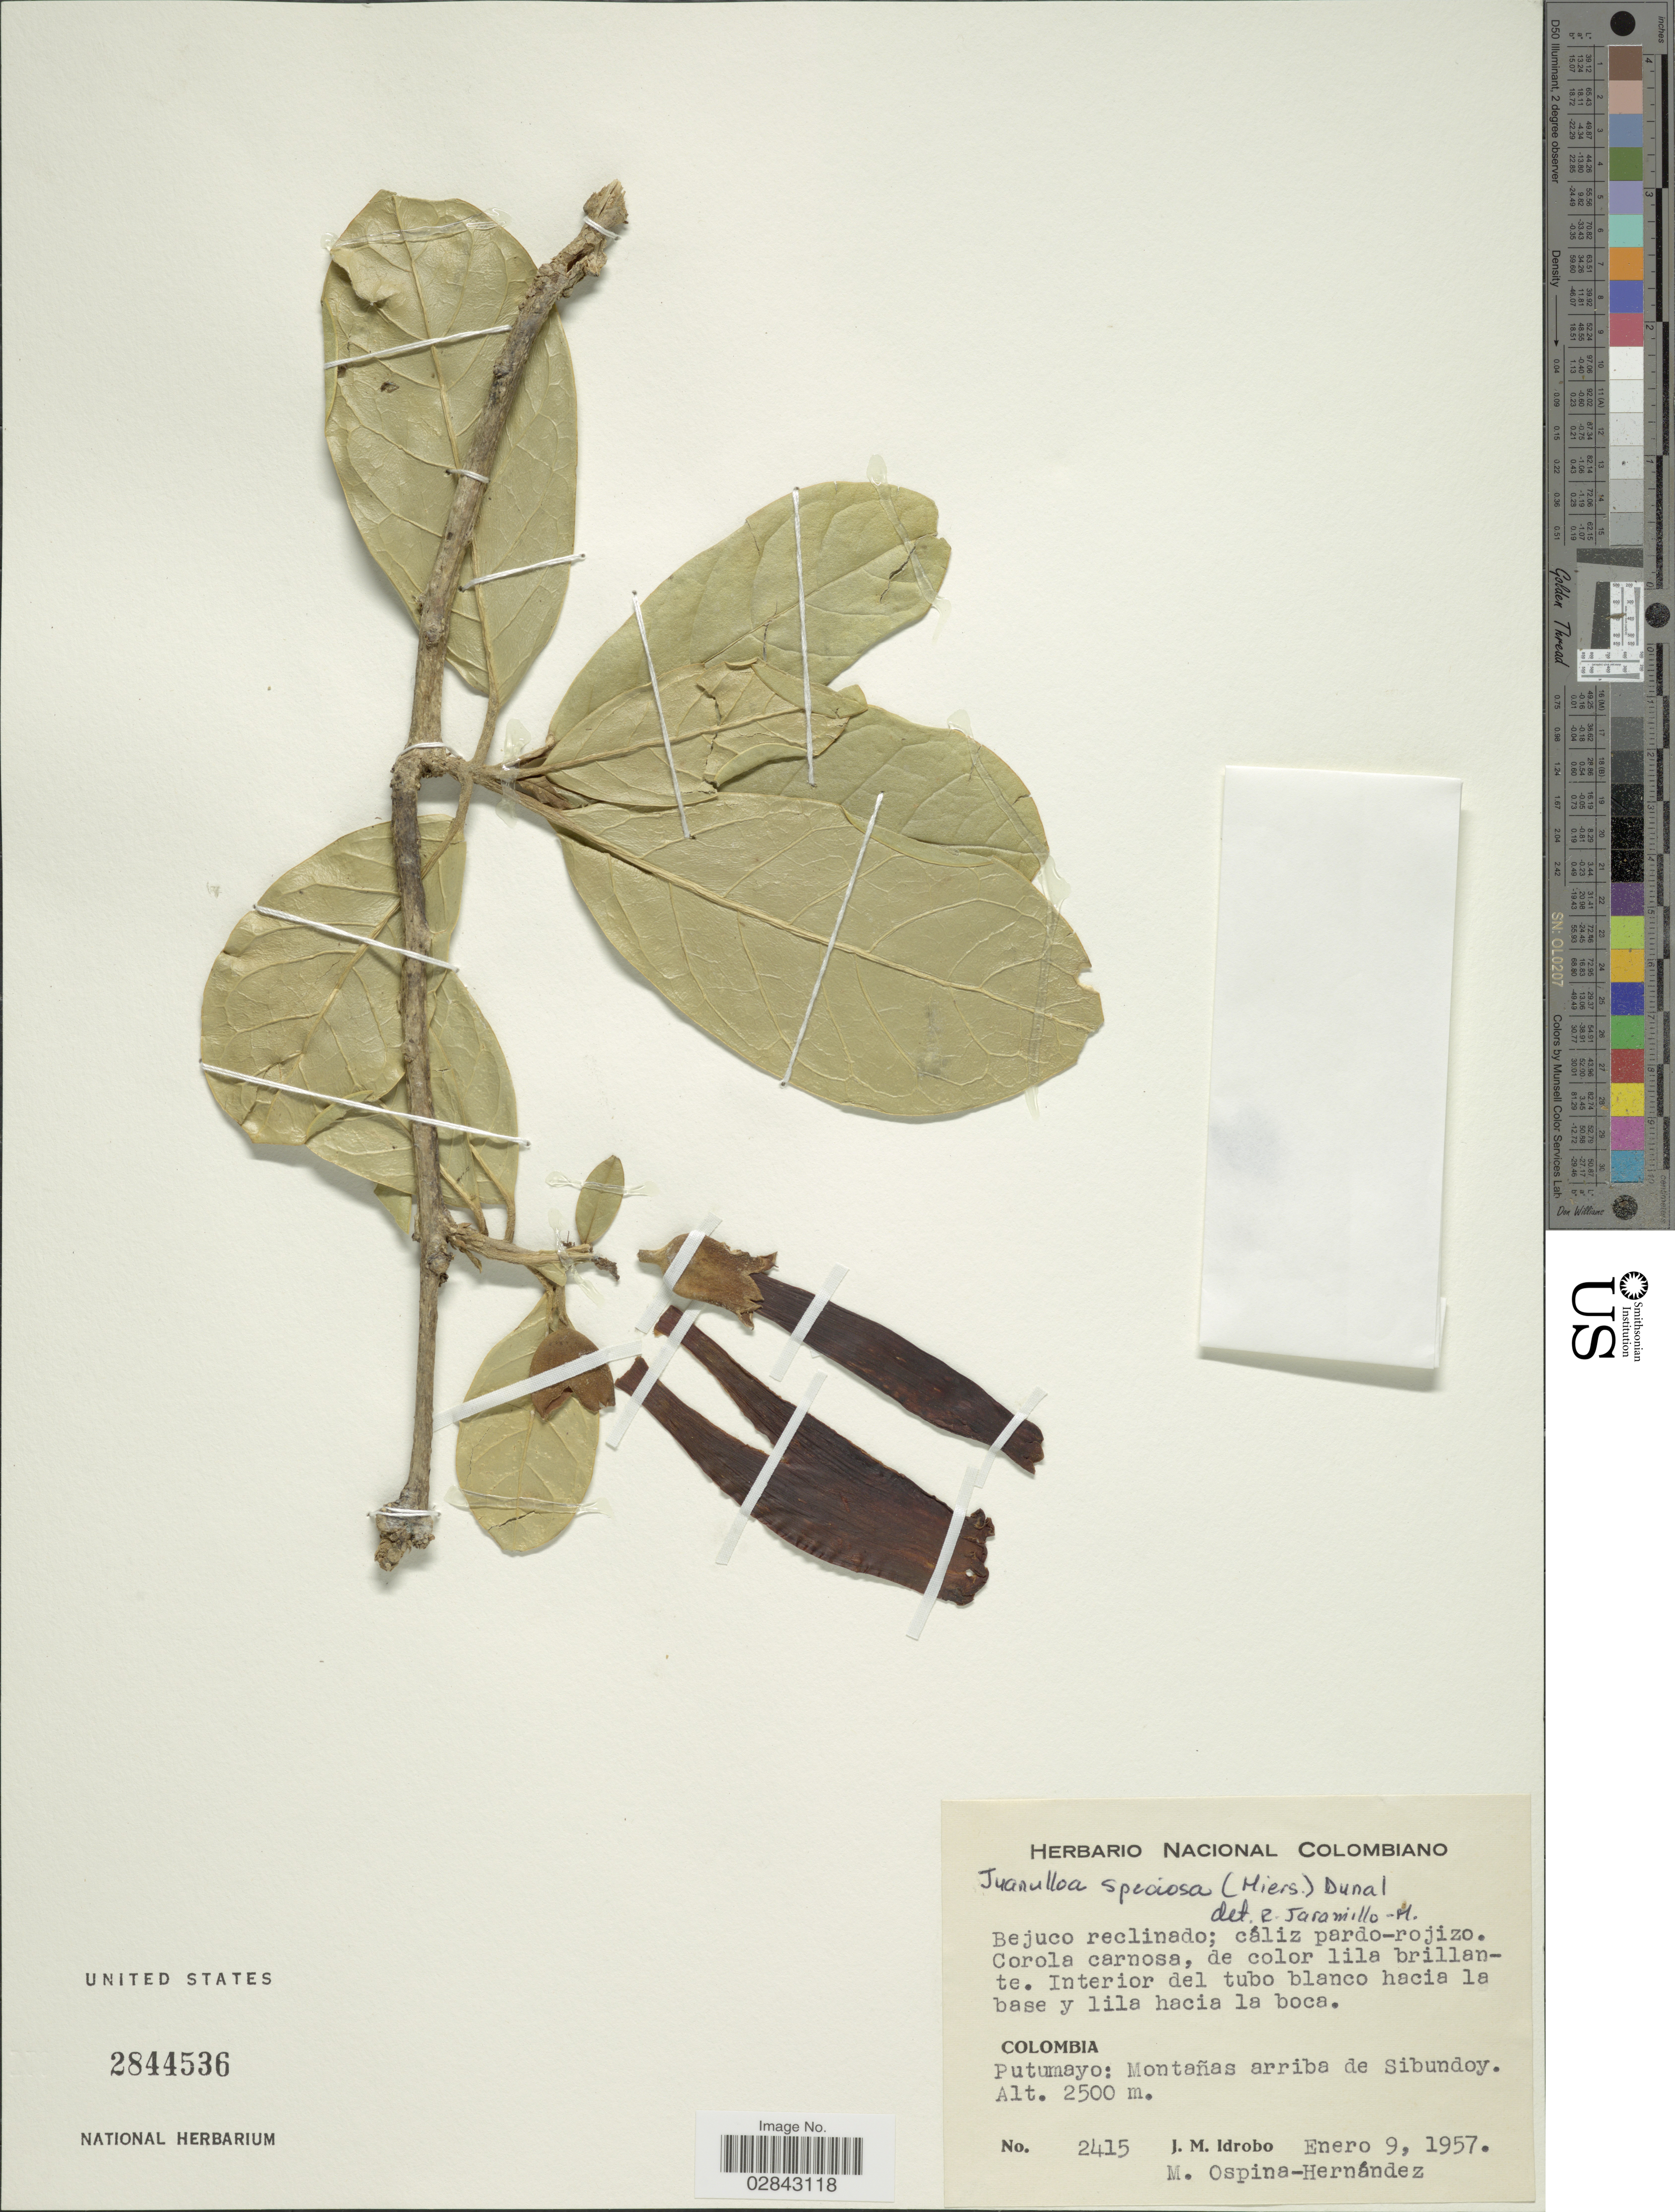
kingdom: Plantae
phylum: Tracheophyta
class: Magnoliopsida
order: Solanales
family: Solanaceae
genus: Juanulloa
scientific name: Juanulloa speciosa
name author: Dunal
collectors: J. M. Idrobo & M. Ospina Hernandez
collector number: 2415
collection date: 1957-01-09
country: Colombia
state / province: Putumayo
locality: Montañas arriba de Sibundoy.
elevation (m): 2500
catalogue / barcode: US 2844536